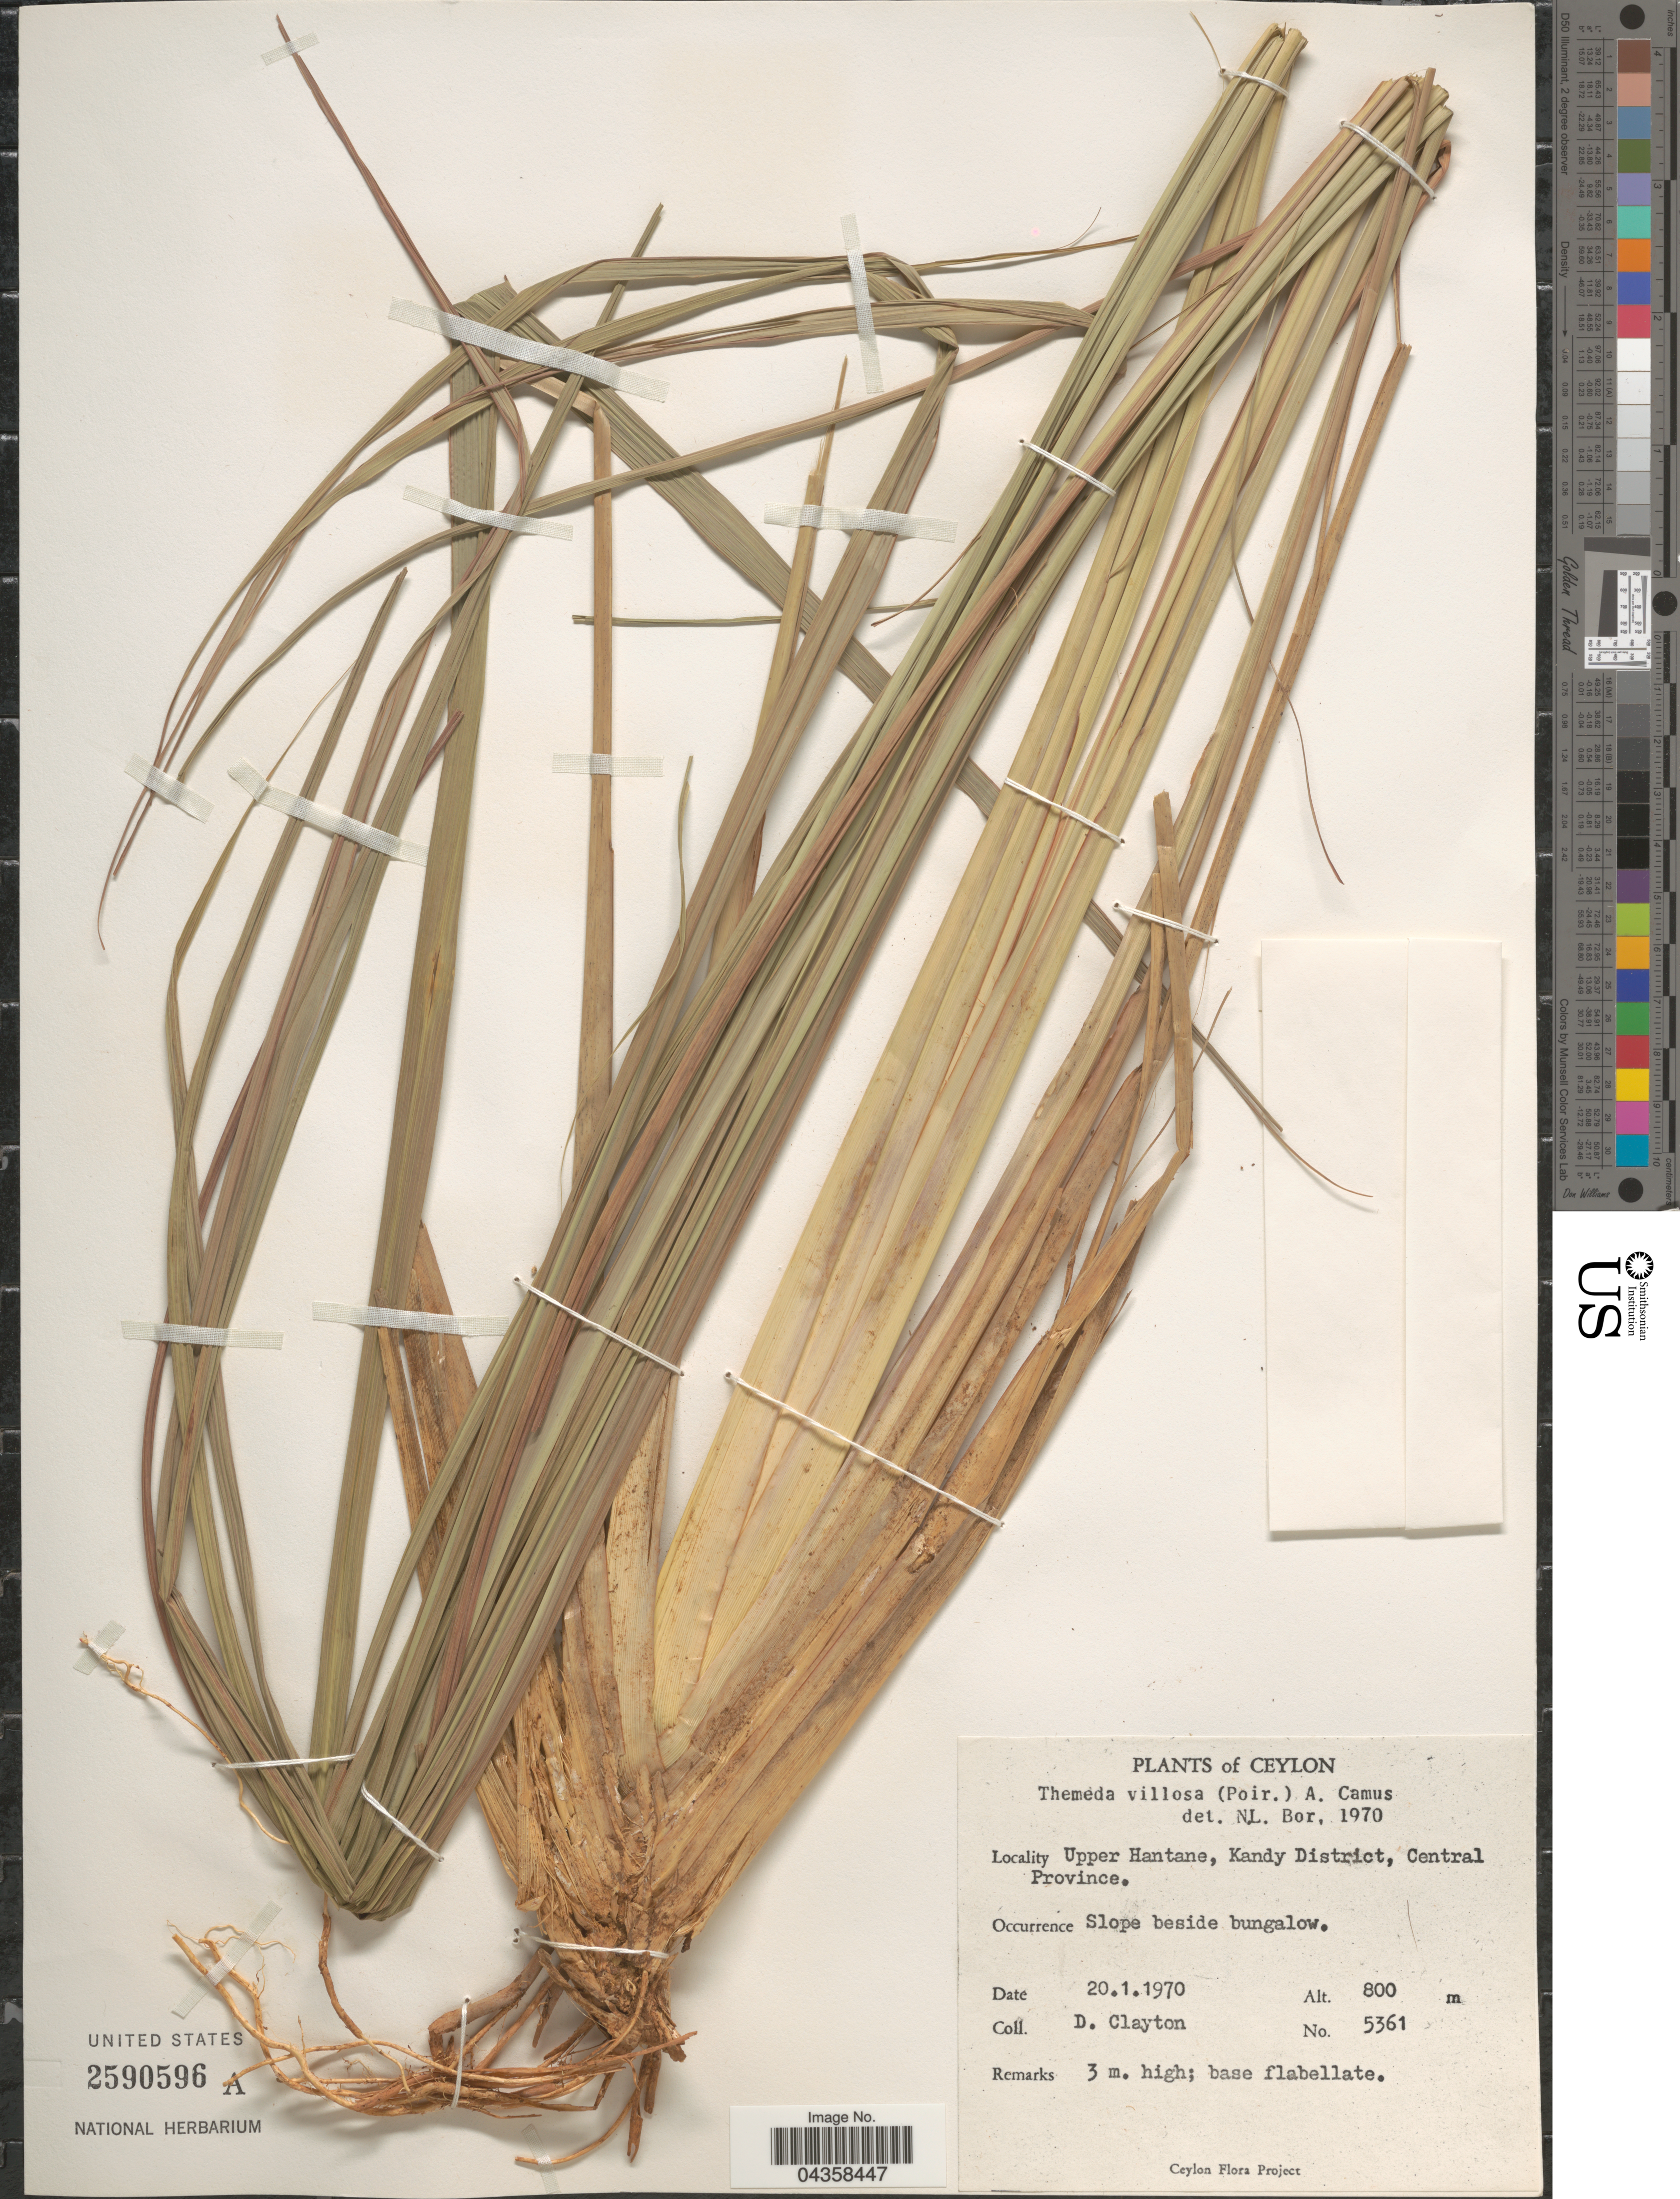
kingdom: Plantae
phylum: Tracheophyta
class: Liliopsida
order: Poales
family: Poaceae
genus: Themeda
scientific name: Themeda villosa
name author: (Lam.) A. Camus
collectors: D. Clayton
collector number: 5361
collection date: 1970-01-20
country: Sri Lanka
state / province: Central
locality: Ceylon. Upper Hantane, Kandy District. Slope beside bungalow.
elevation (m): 800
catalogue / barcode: US 2590596A